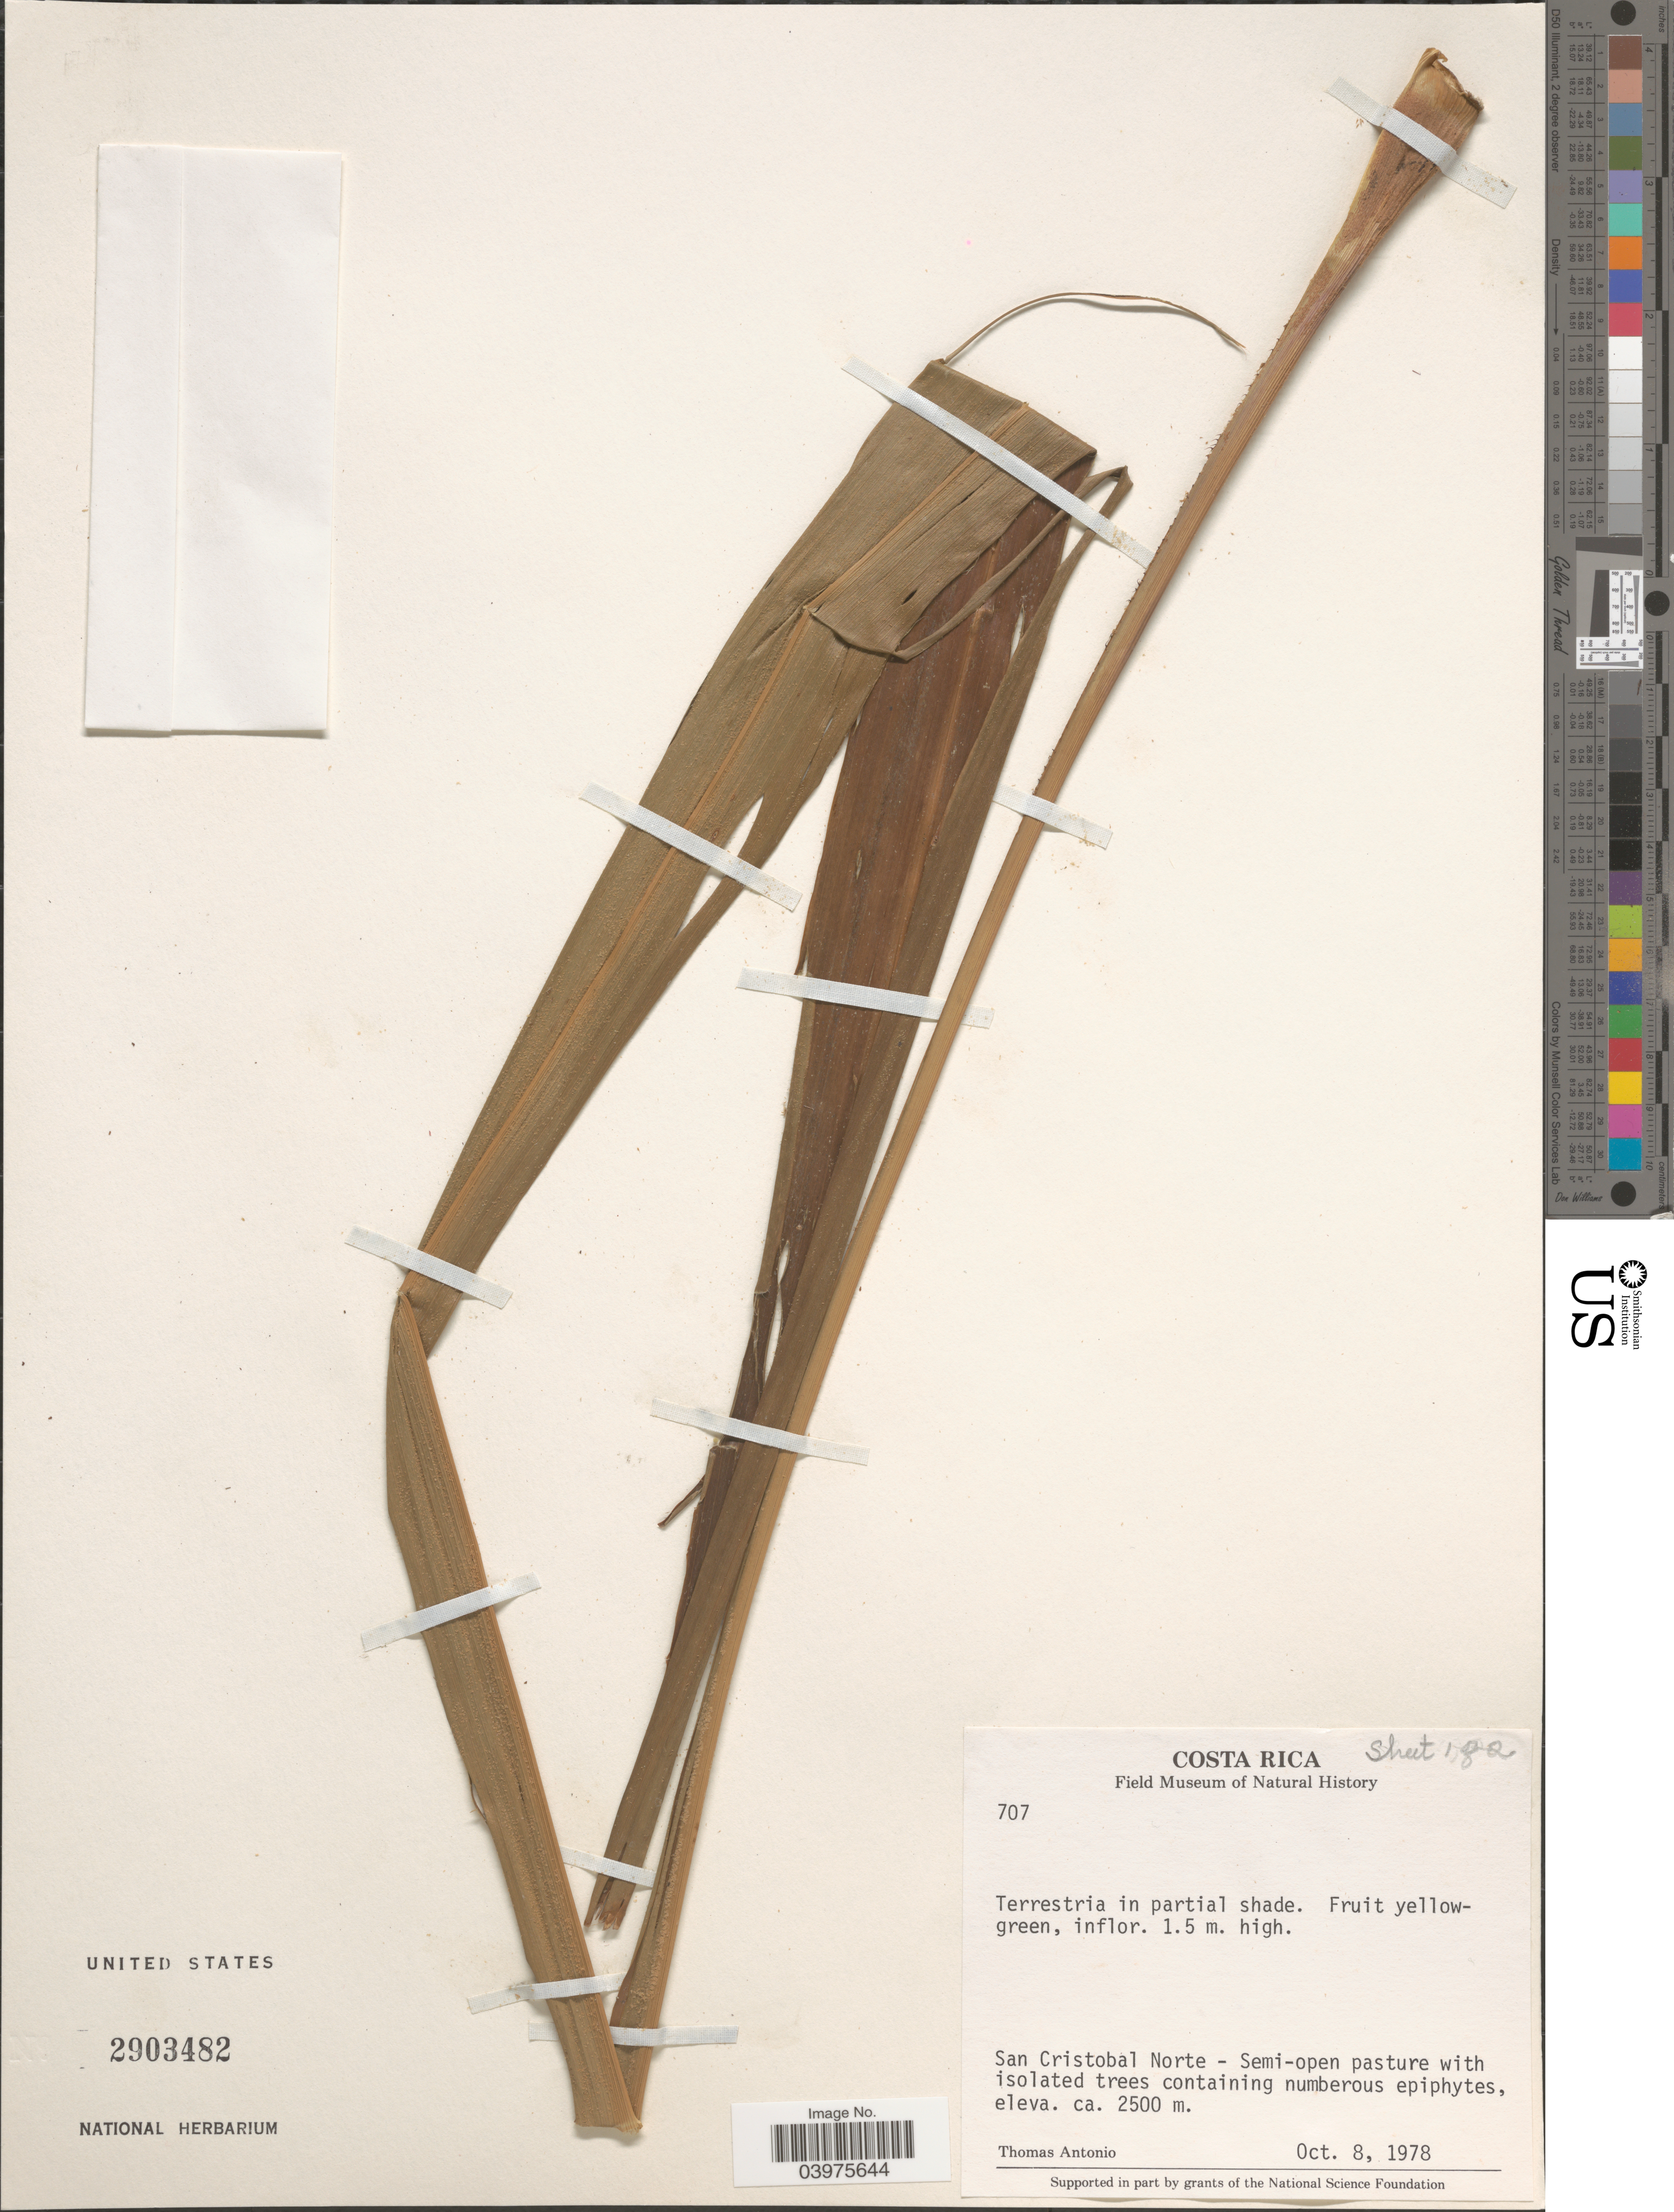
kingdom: Plantae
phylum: Tracheophyta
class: Liliopsida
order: Poales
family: Bromeliaceae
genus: Pitcairnia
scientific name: Pitcairnia kalbreyeri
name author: Baker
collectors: T. Antonio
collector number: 707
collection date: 1978-10-08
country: Costa Rica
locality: San Cristobal Norte.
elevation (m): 2500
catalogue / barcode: US 2903482